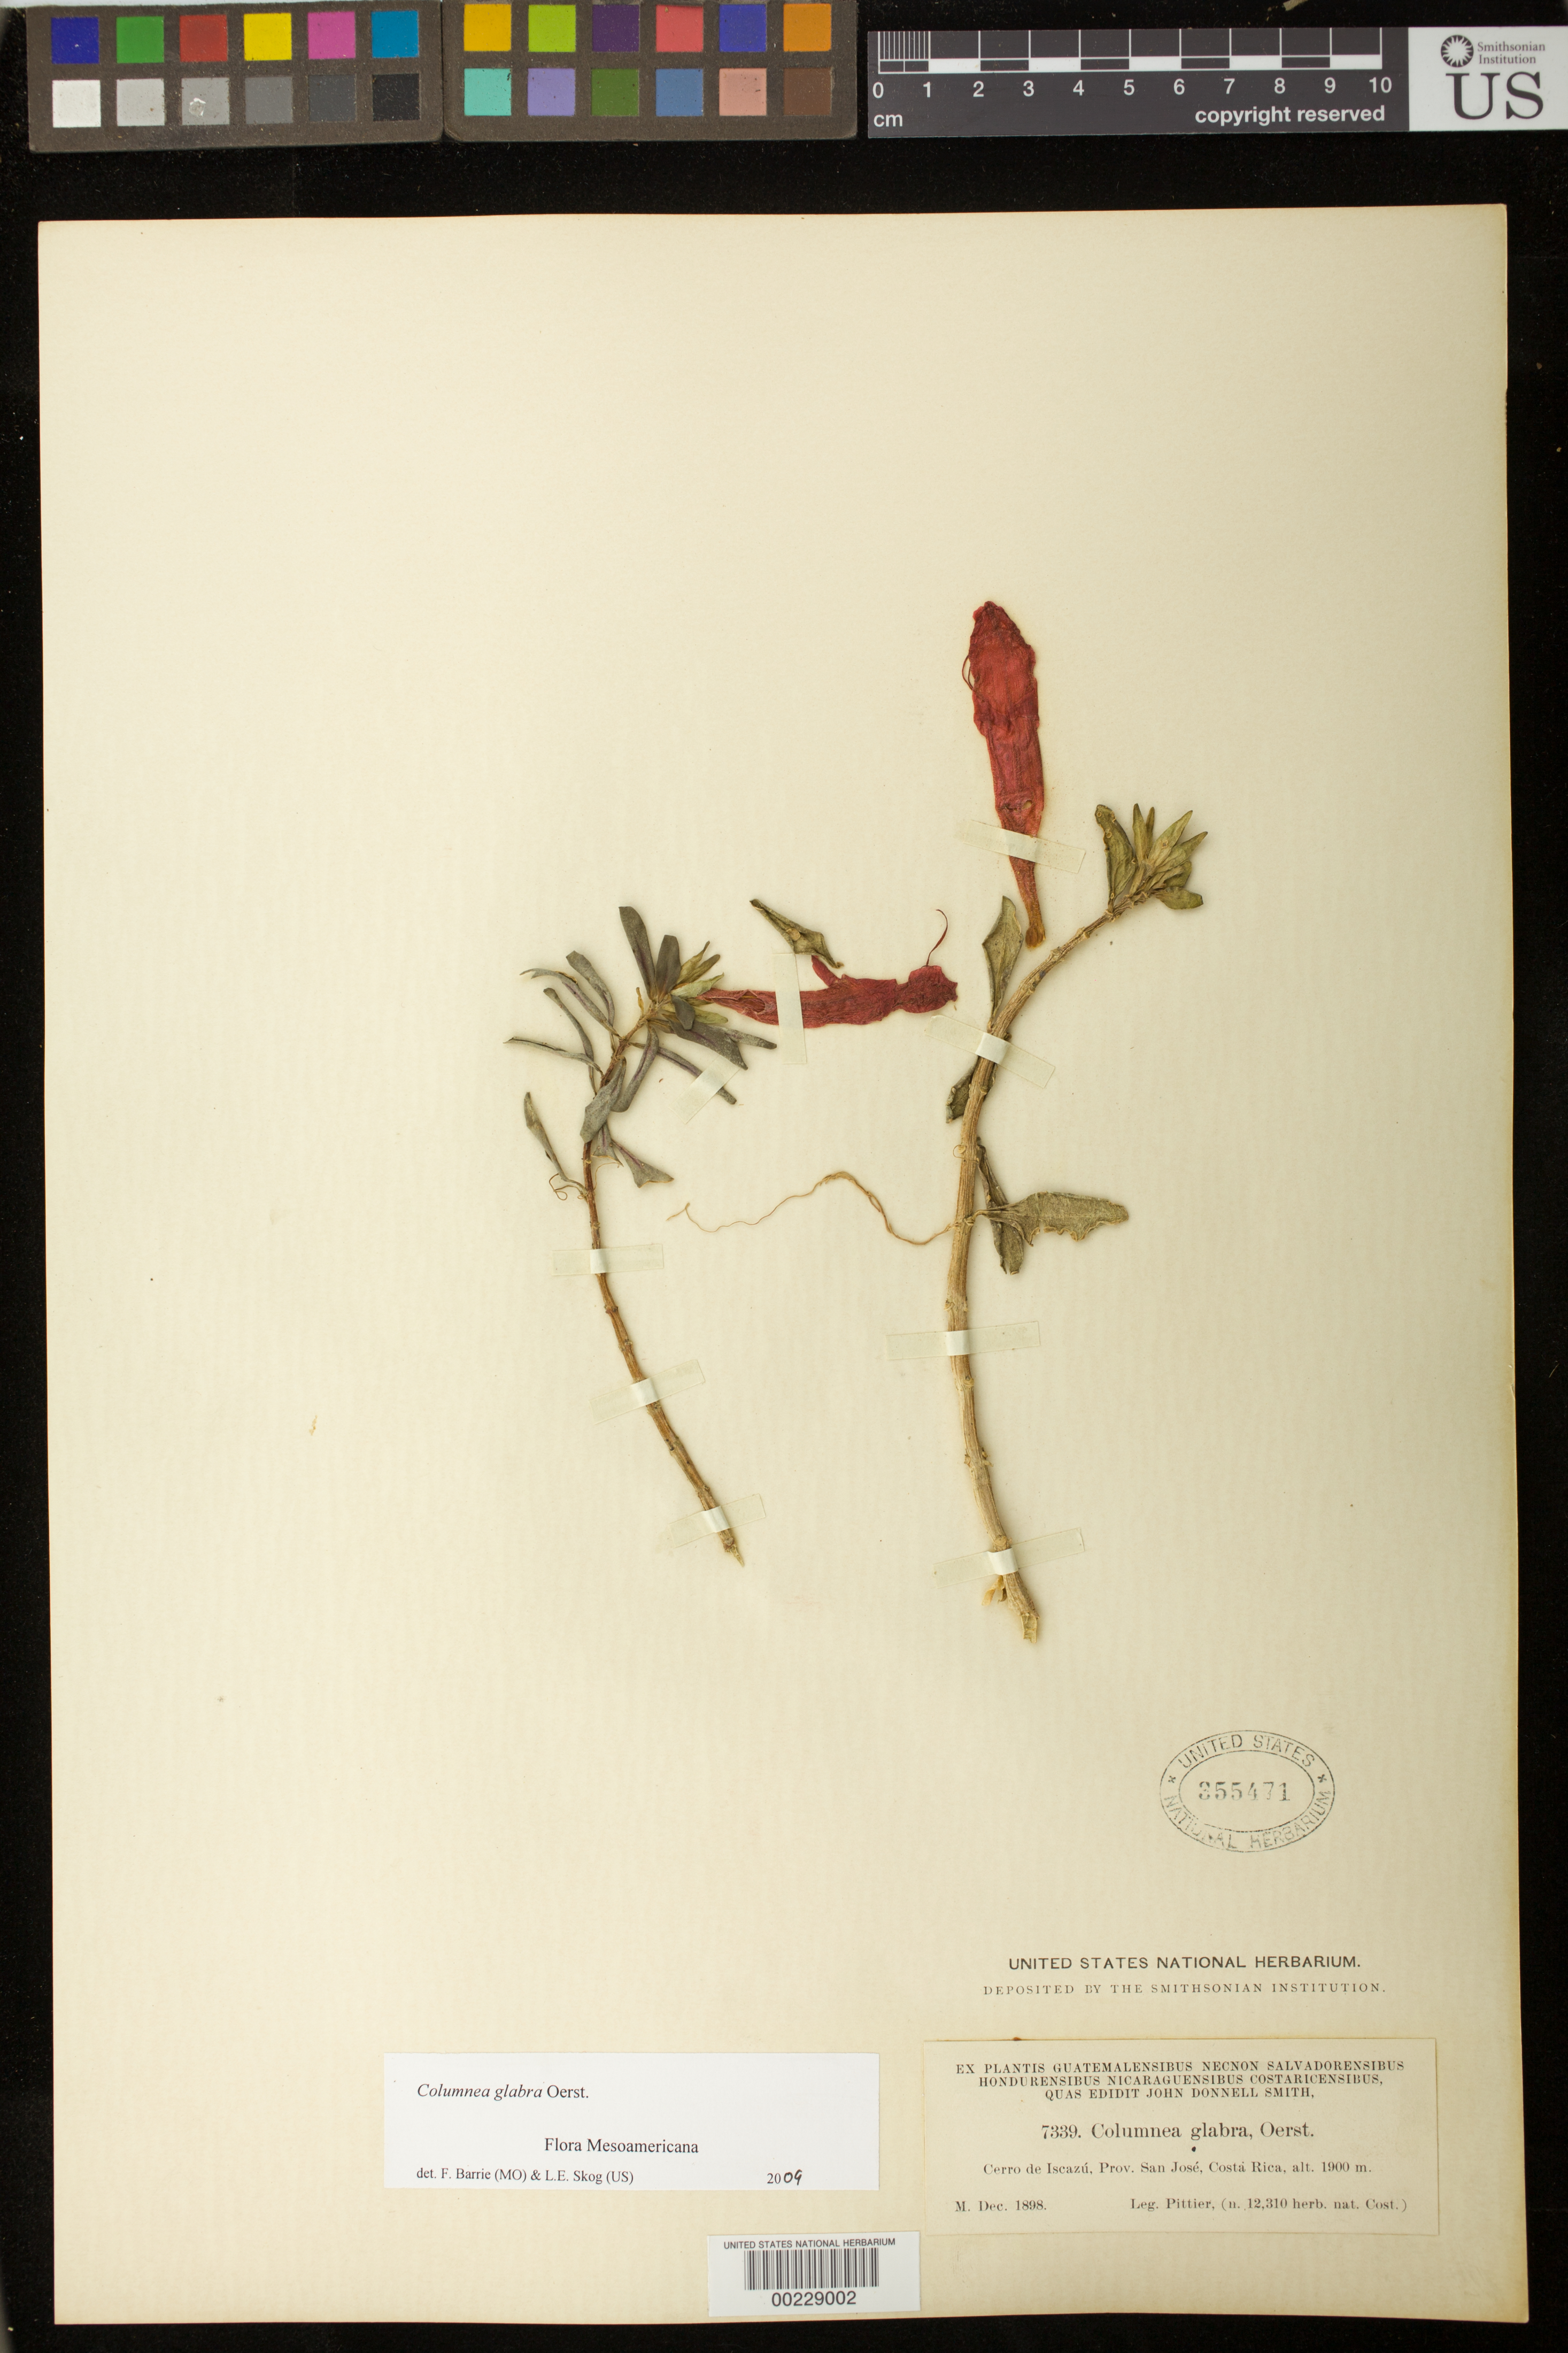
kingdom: Plantae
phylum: Tracheophyta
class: Magnoliopsida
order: Lamiales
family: Gesneriaceae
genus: Columnea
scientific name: Columnea glabra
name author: Oerst.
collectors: H. F. Pittier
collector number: HNC 12310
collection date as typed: Dec 1898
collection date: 1898-12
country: Costa Rica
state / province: San José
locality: Cerro de Iscazú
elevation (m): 1900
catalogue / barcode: US 355471